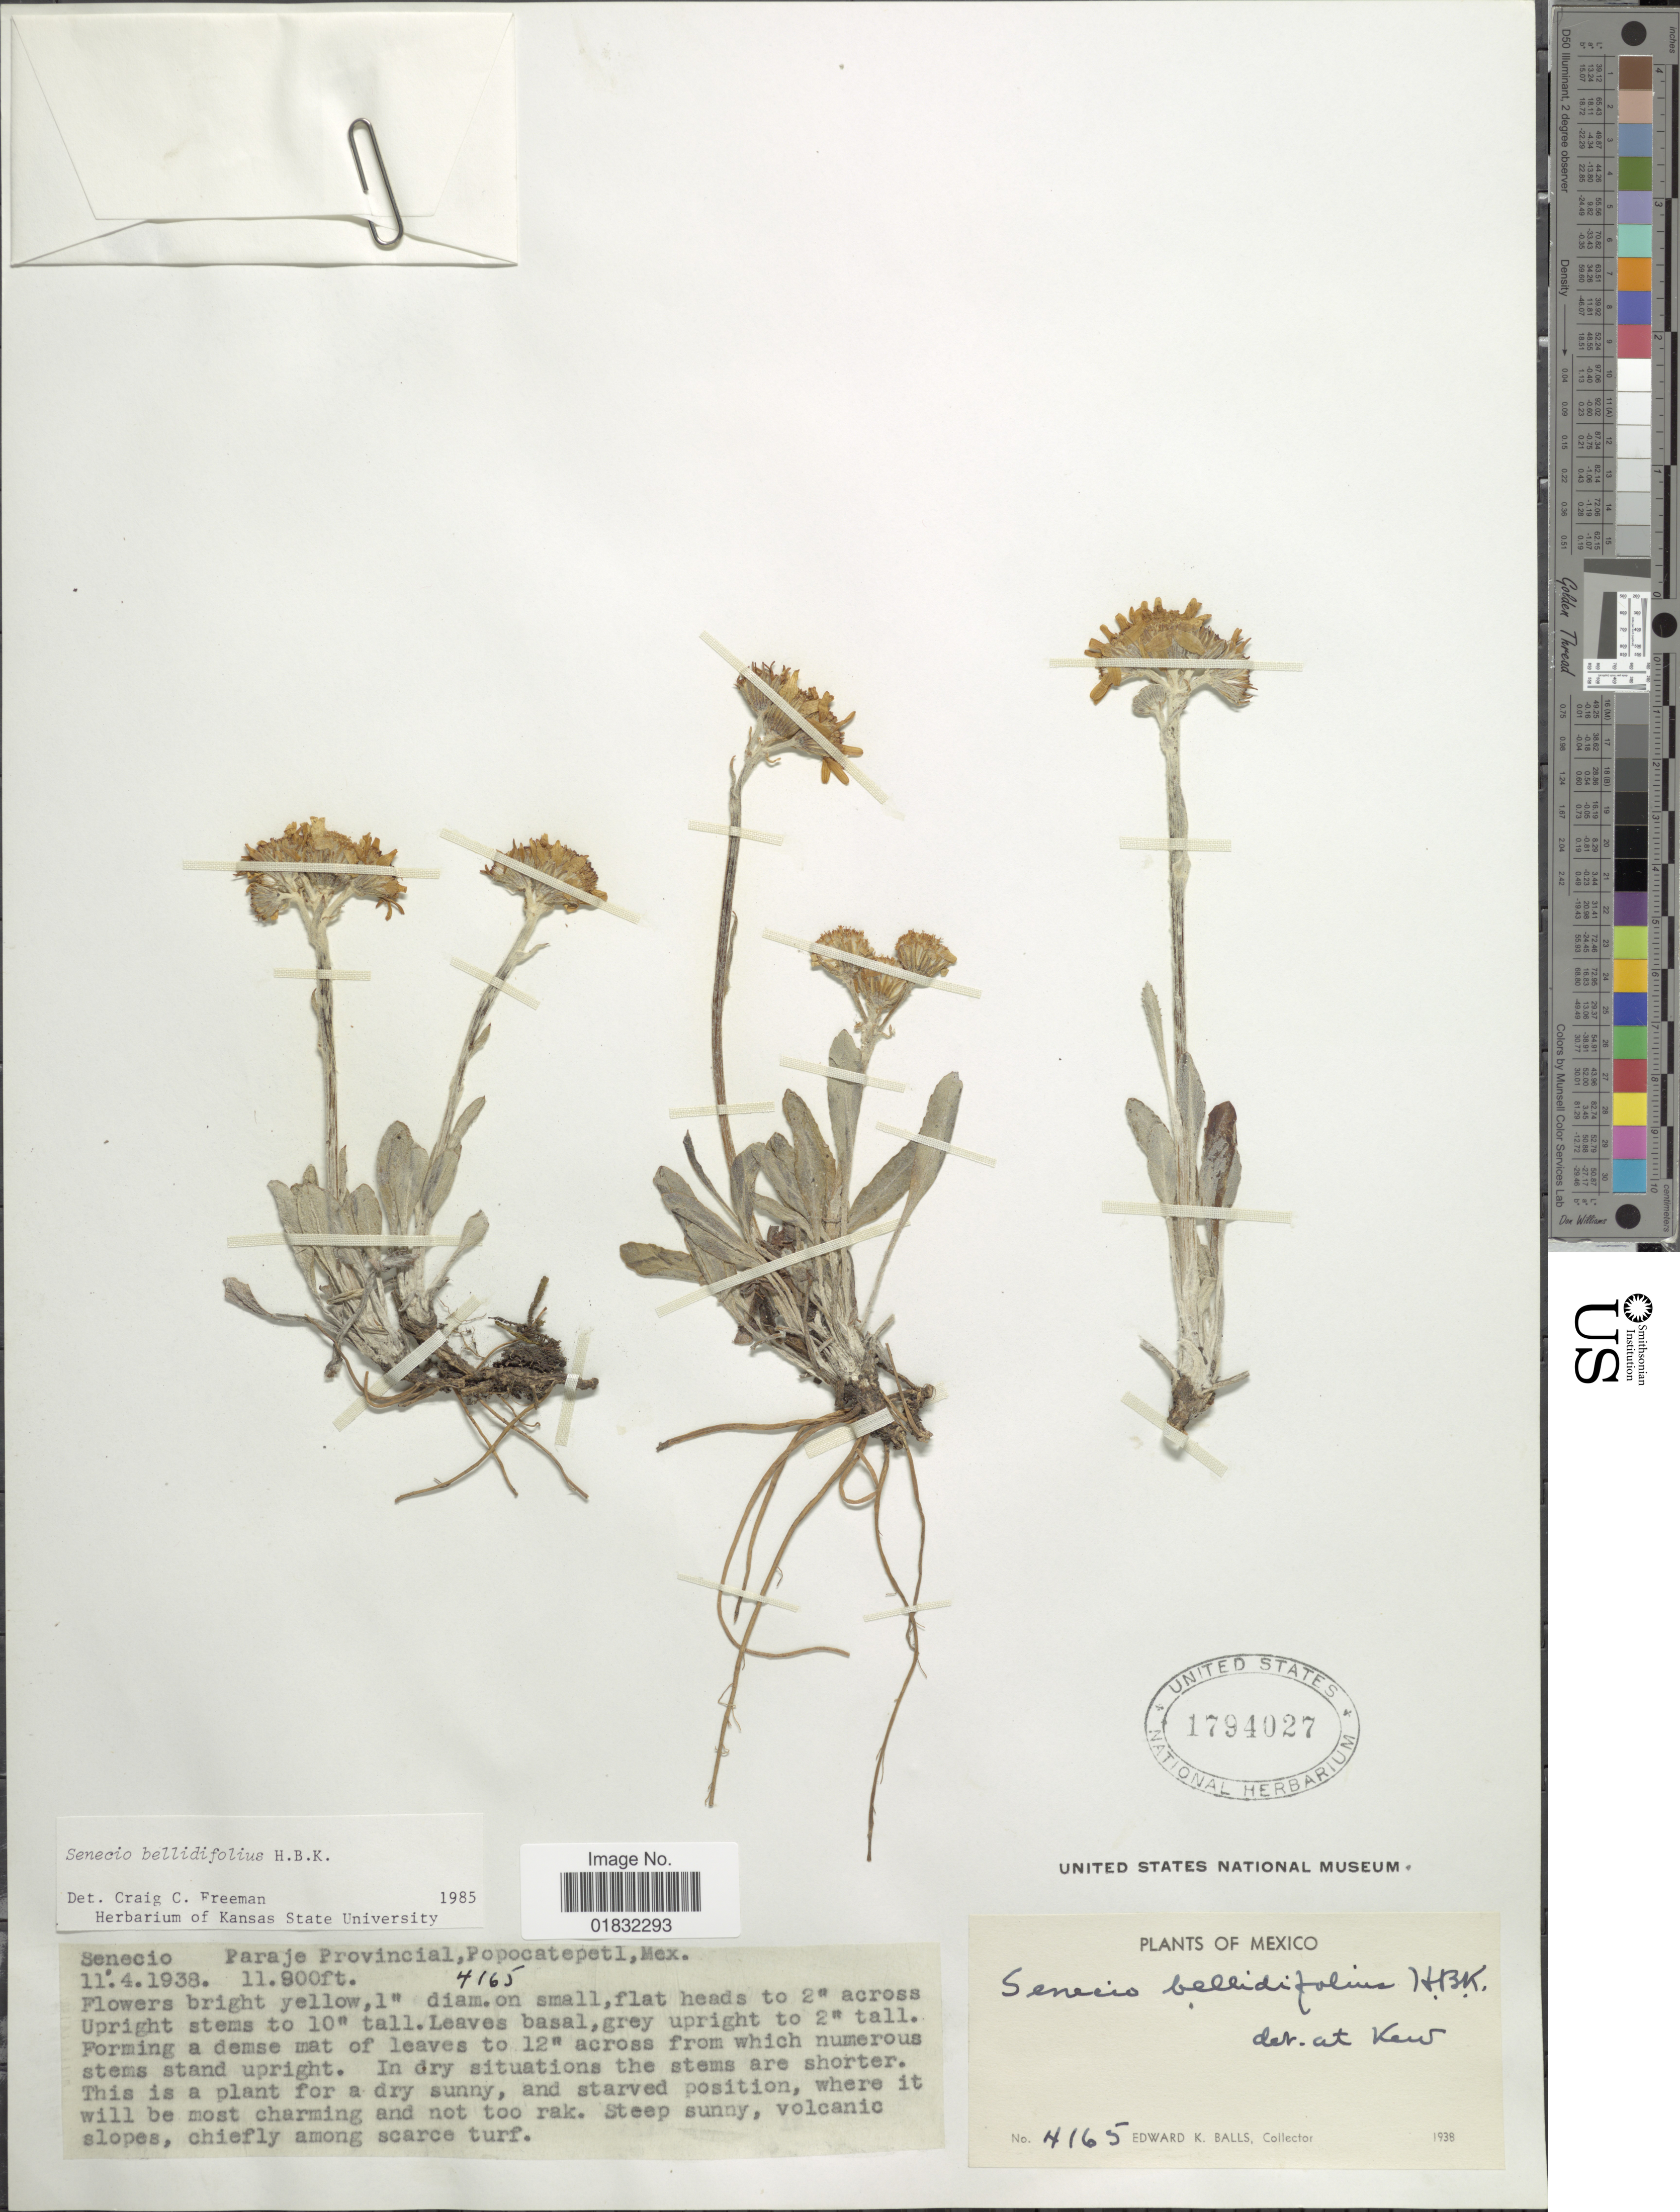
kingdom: Plantae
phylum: Tracheophyta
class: Magnoliopsida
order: Asterales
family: Asteraceae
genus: Packera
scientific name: Packera bellidifolia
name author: (Kunth) W.A. Weber & Á. Löve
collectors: E. K. Balls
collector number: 4165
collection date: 1938-04-11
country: Mexico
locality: Parajo Provincial, Popocatepetl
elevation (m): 3627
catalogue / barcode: US 1794027